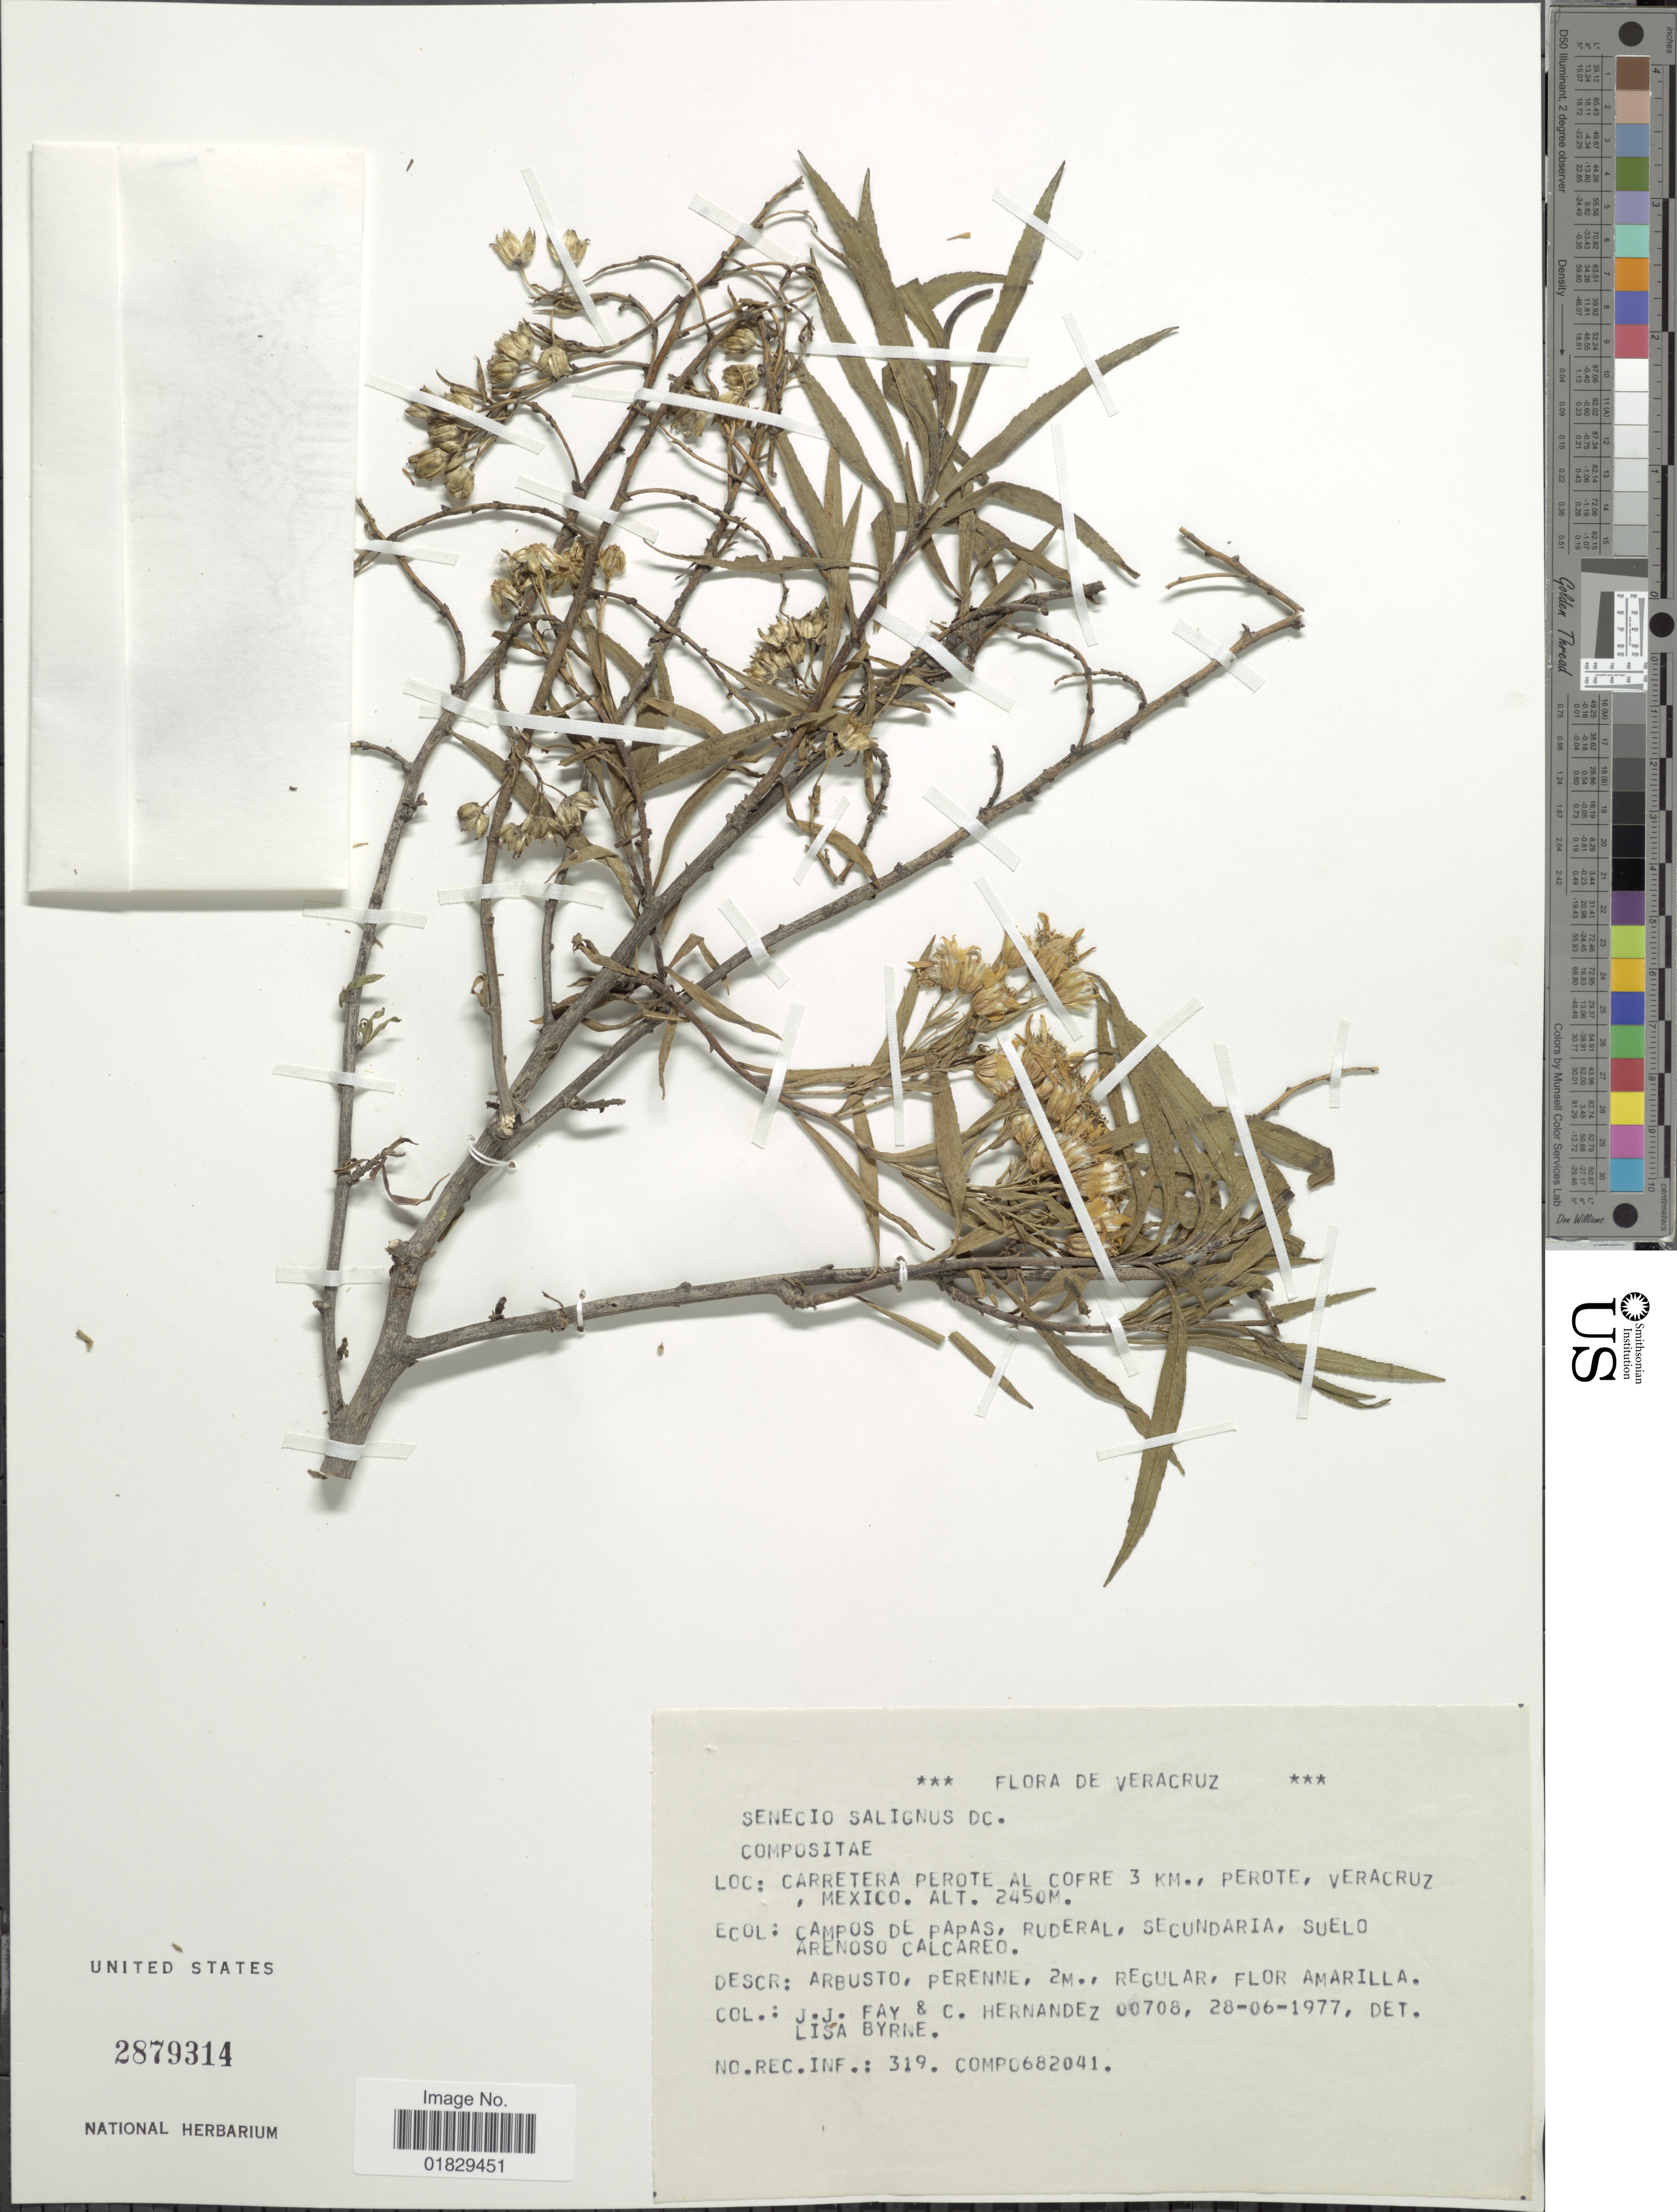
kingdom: Plantae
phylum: Tracheophyta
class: Magnoliopsida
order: Asterales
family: Asteraceae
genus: Barkleyanthus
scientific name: Barkleyanthus salicifolius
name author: (Kunth) H. Rob. & Brettell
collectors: J. J. Fay & C. Hernandez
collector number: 66708*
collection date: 1977-06-28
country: Mexico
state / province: Veracruz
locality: Carretera perote al cofre 3 km., Perote, Veracruz, Mexico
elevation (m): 2450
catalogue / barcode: US 2879314